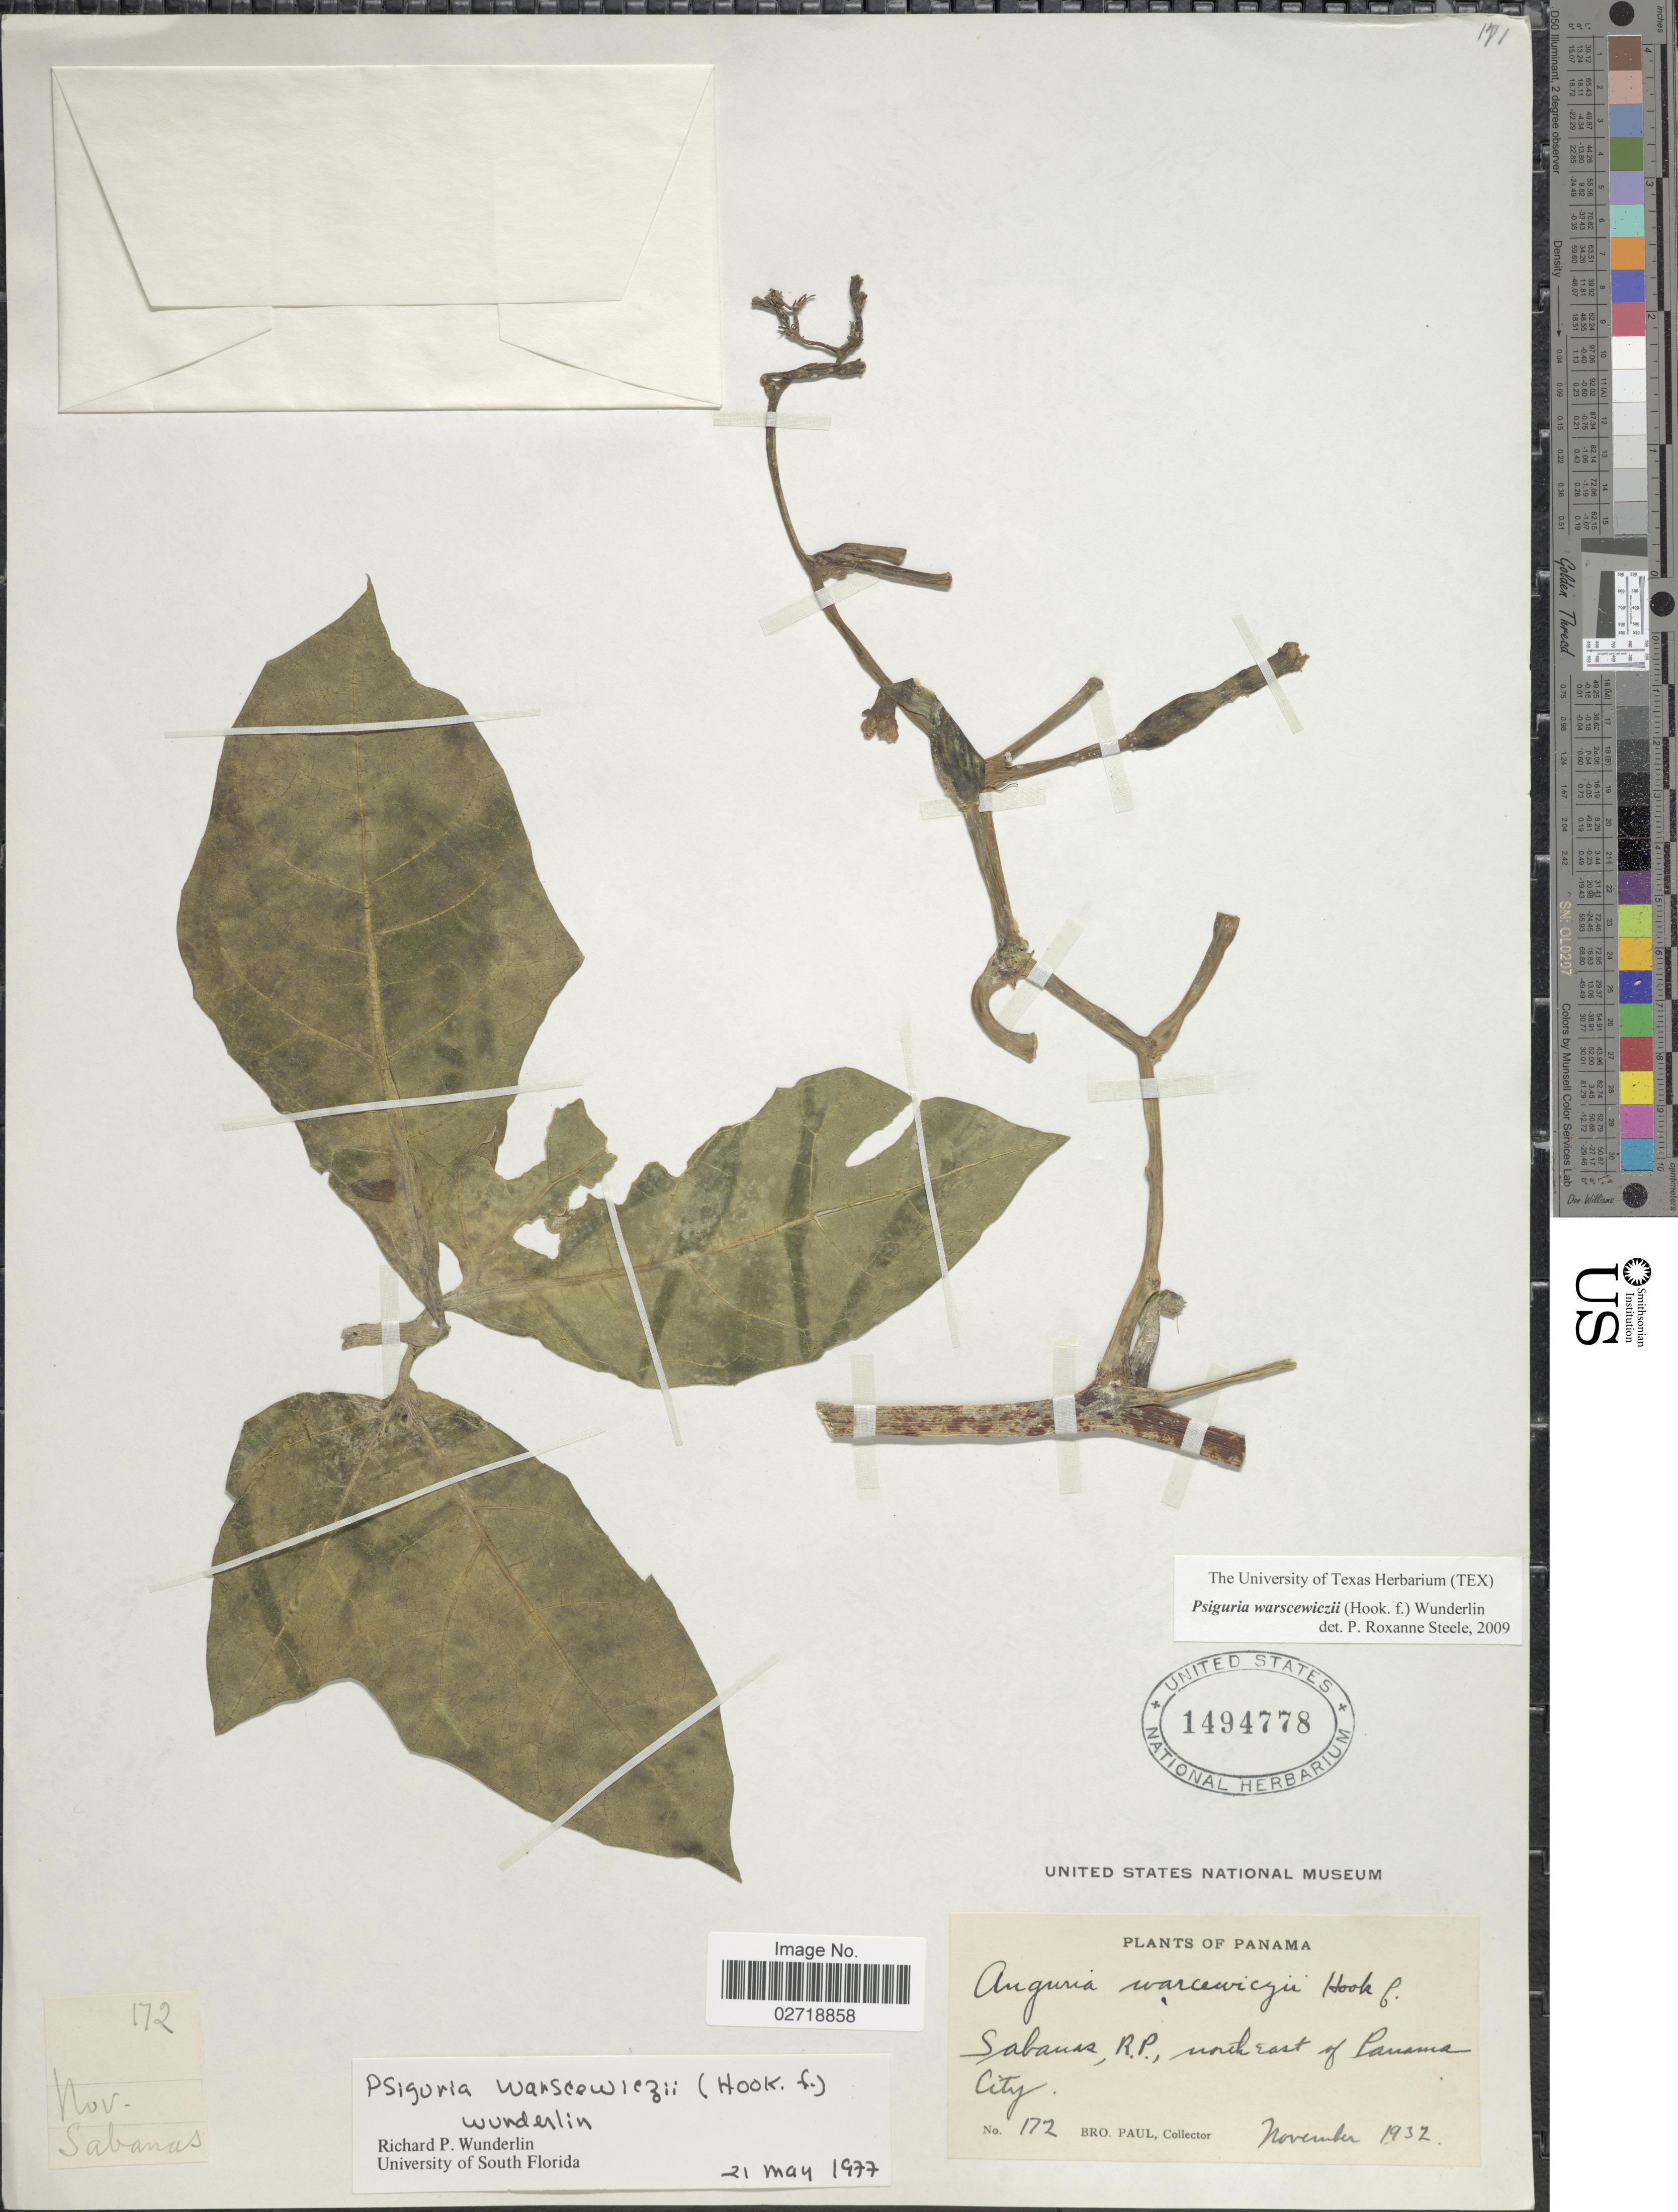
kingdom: Plantae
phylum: Tracheophyta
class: Magnoliopsida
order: Cucurbitales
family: Cucurbitaceae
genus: Psiguria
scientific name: Psiguria warscewiczii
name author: (Hook. f.) Wunderlin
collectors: B. Paul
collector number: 172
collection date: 1932-11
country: Panama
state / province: Panamá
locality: Sabanas, R.P., northeast of Panama City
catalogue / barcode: US 1494778